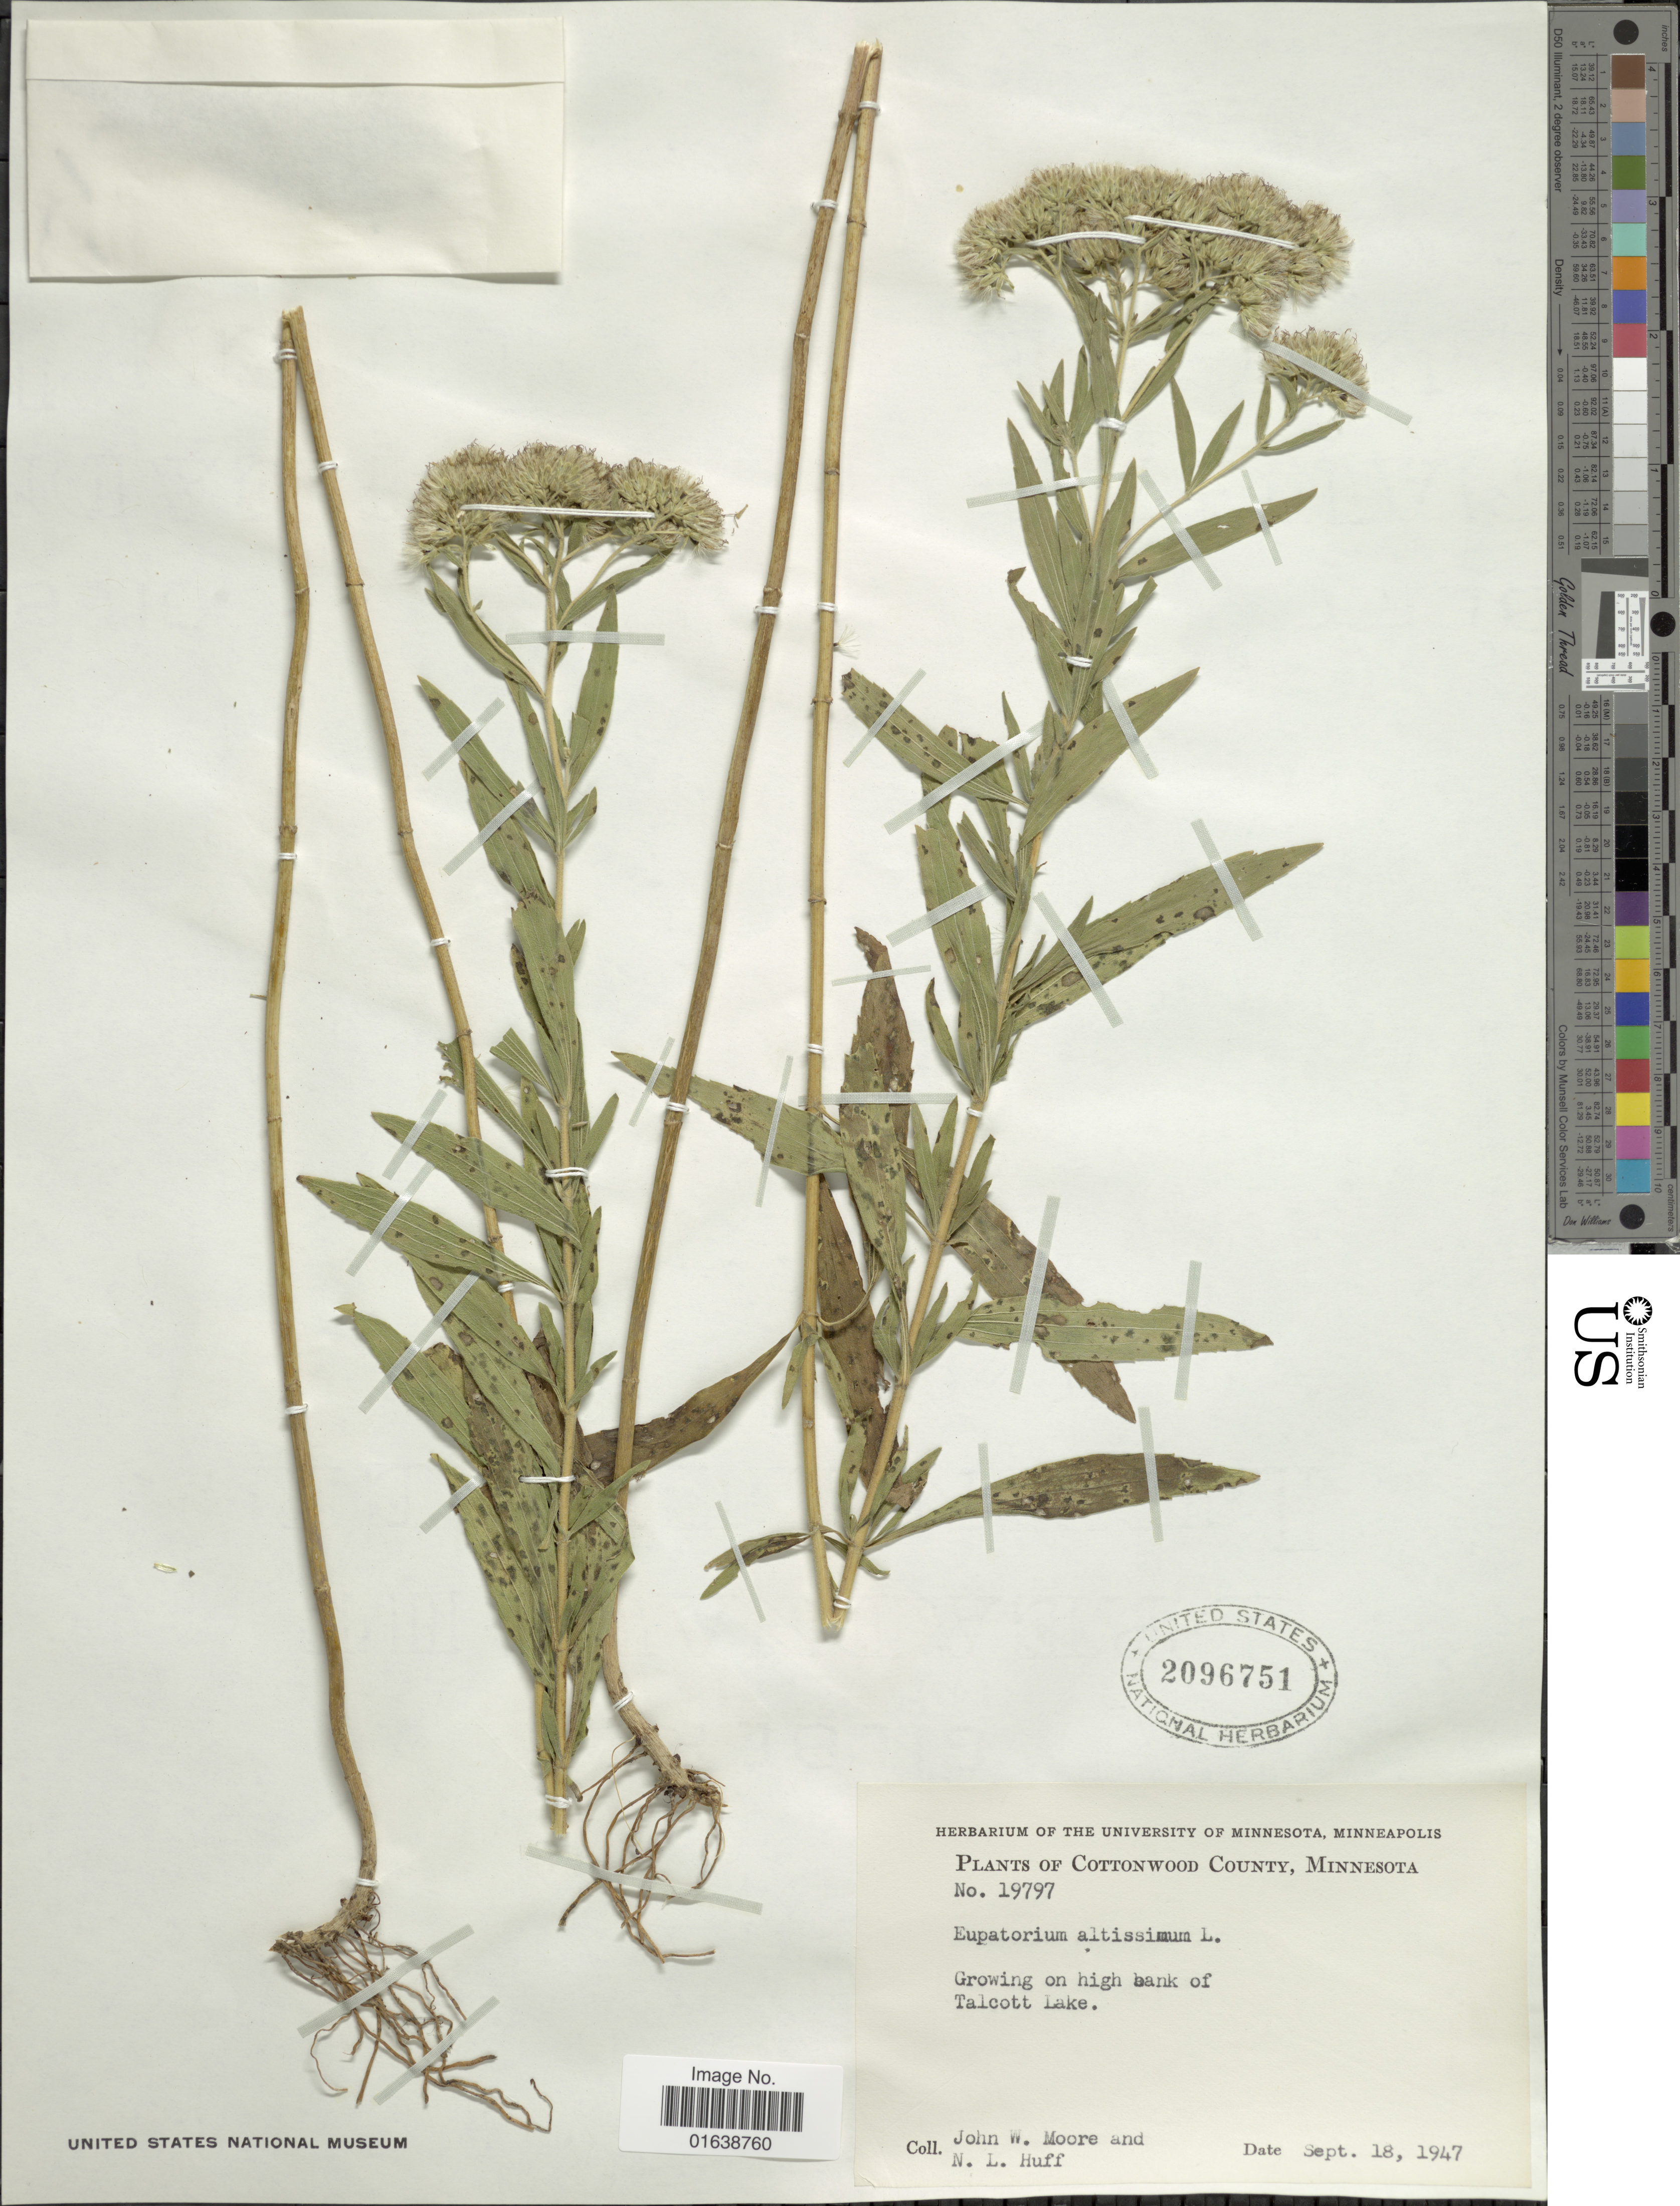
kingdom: Plantae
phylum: Tracheophyta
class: Magnoliopsida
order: Asterales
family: Asteraceae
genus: Eupatorium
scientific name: Eupatorium altissimum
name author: L.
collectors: J. Moore & N. Huff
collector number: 19797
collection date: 1947-09-18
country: United States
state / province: Minnesota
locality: Cottonwood County, Minnesota. Growing on high bank of Talcott Lake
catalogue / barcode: US 2096751